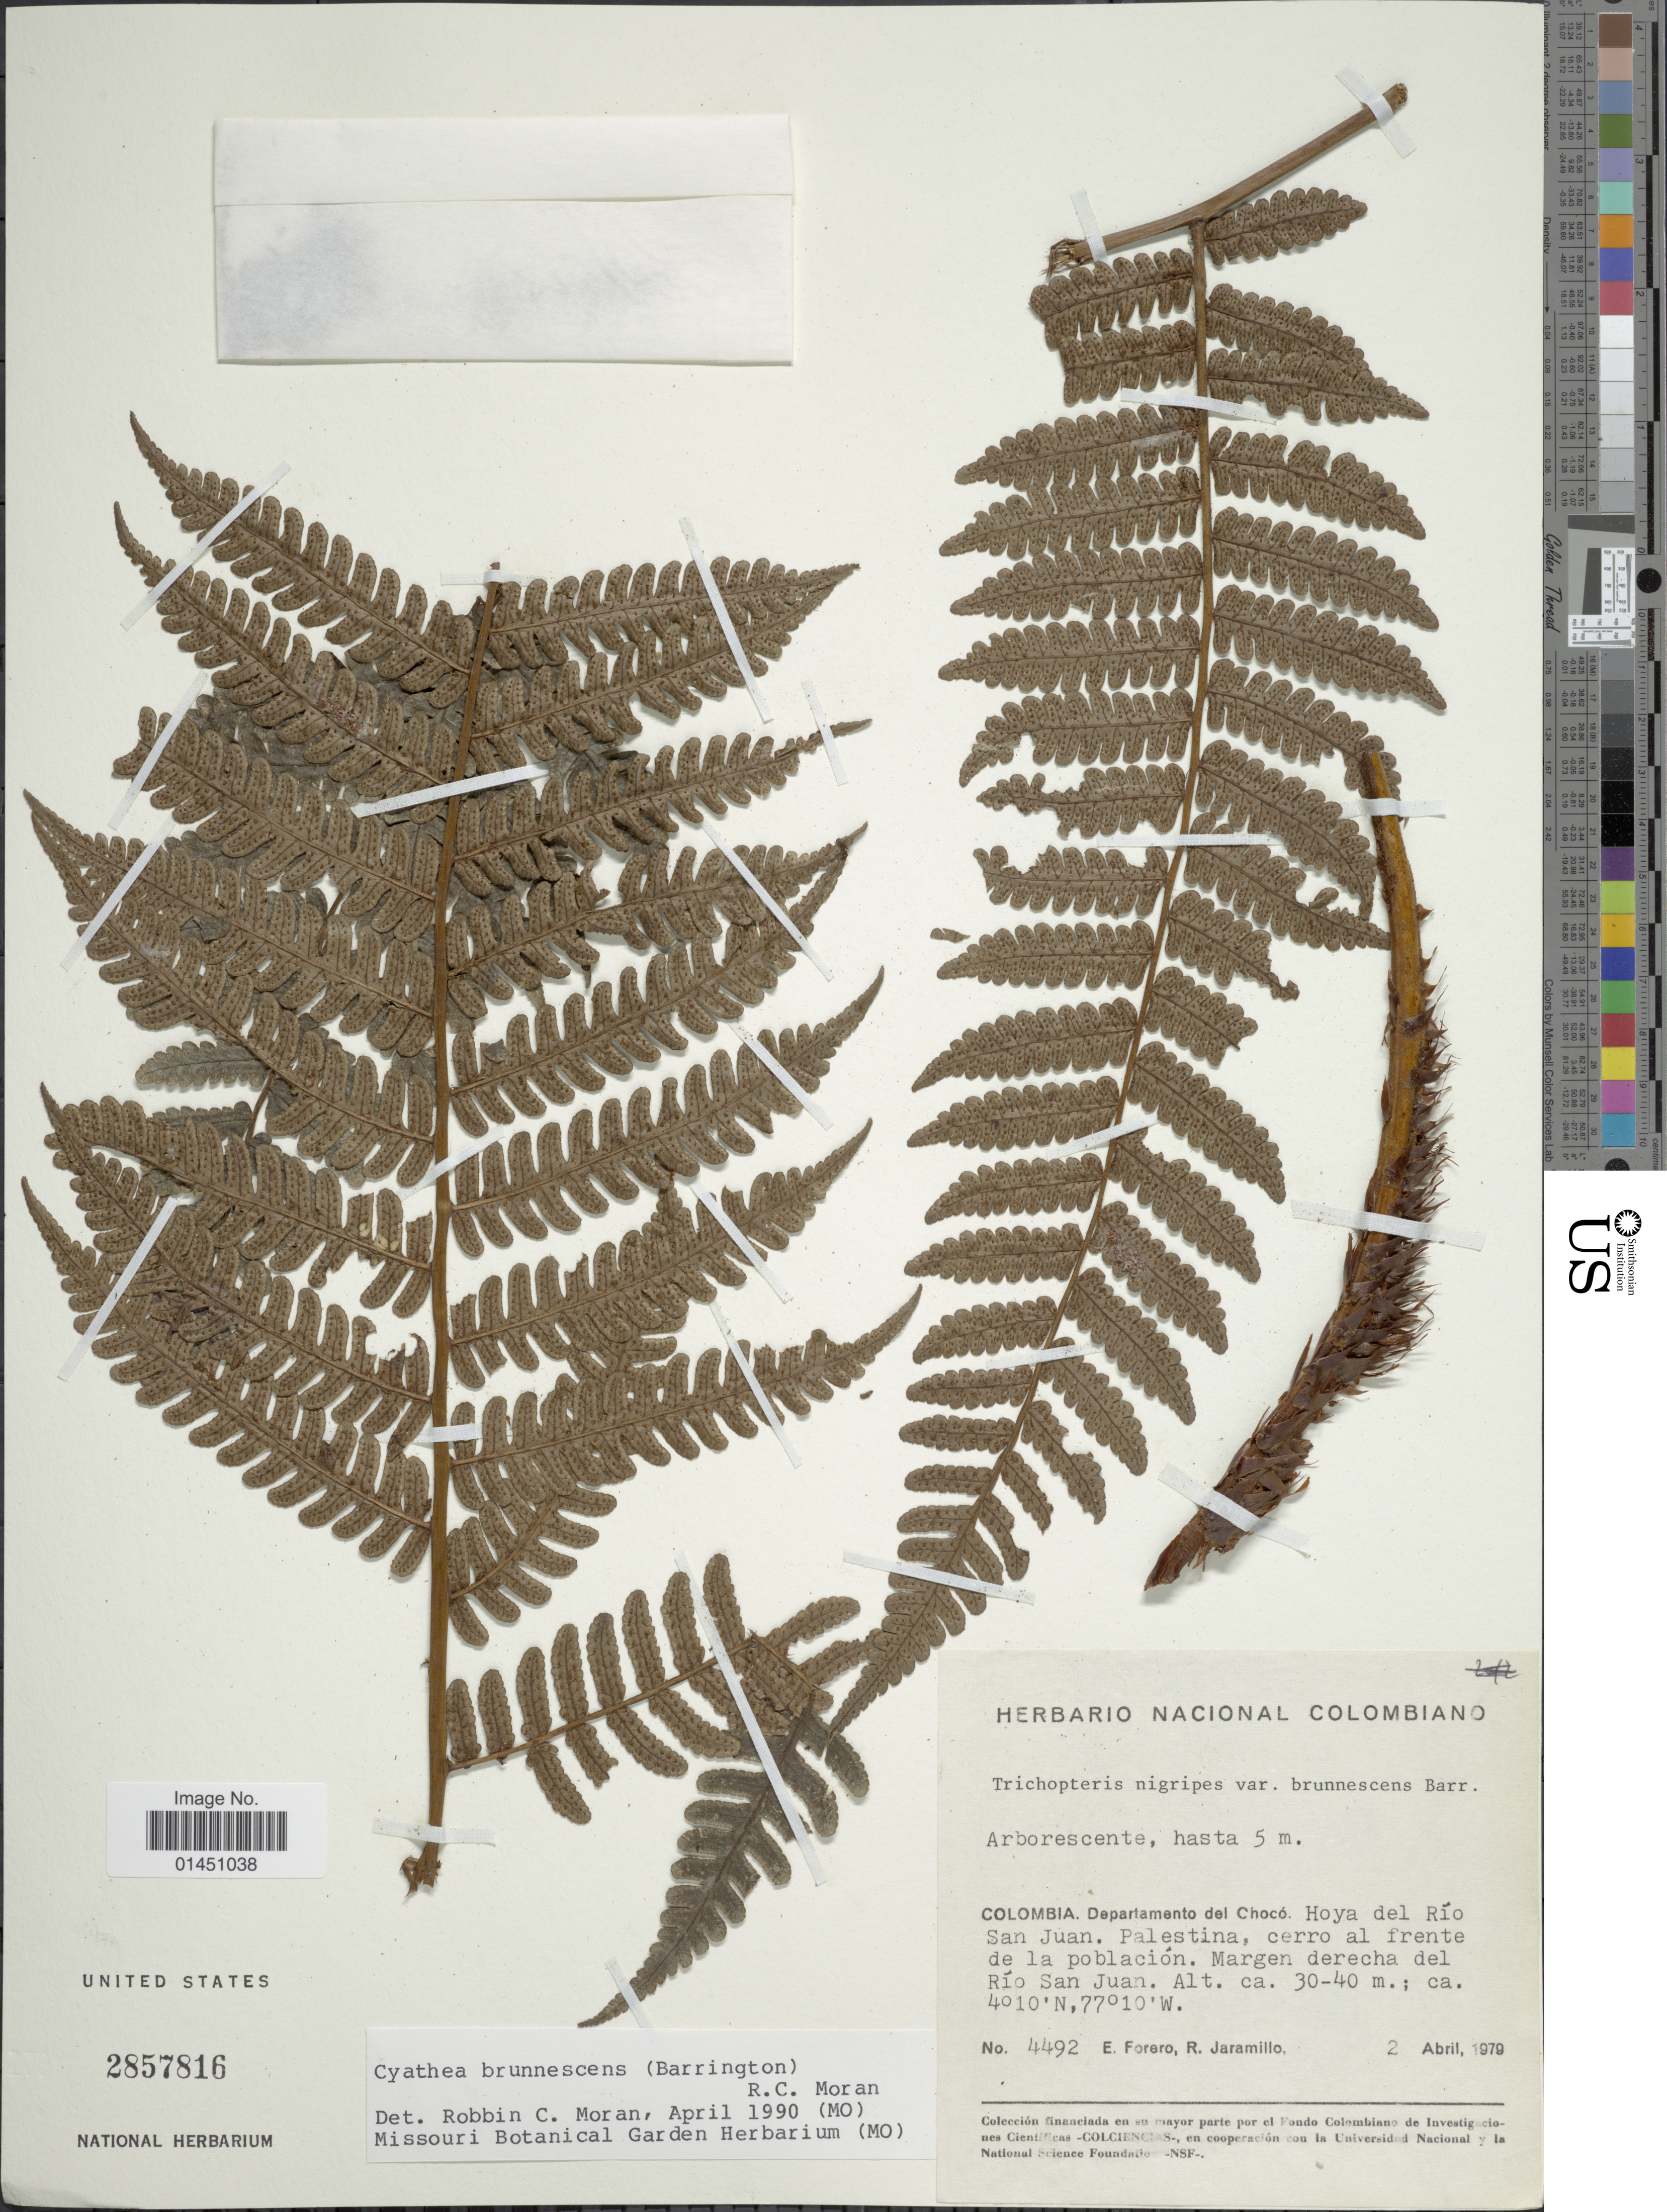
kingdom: Plantae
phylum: Tracheophyta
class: Polypodiopsida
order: Cyatheales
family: Cyatheaceae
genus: Cyathea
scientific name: Cyathea brunnescens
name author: (Barrington) R.C. Moran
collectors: E. Forero & R. Jaramillo M.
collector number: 4492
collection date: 1979-04-02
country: Colombia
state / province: Chocó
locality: Hoya del Rio San Juan. Palestina, cerro al frente de la poblacion. Margen derecha del Rio San Juan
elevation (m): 30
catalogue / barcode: US 2857816